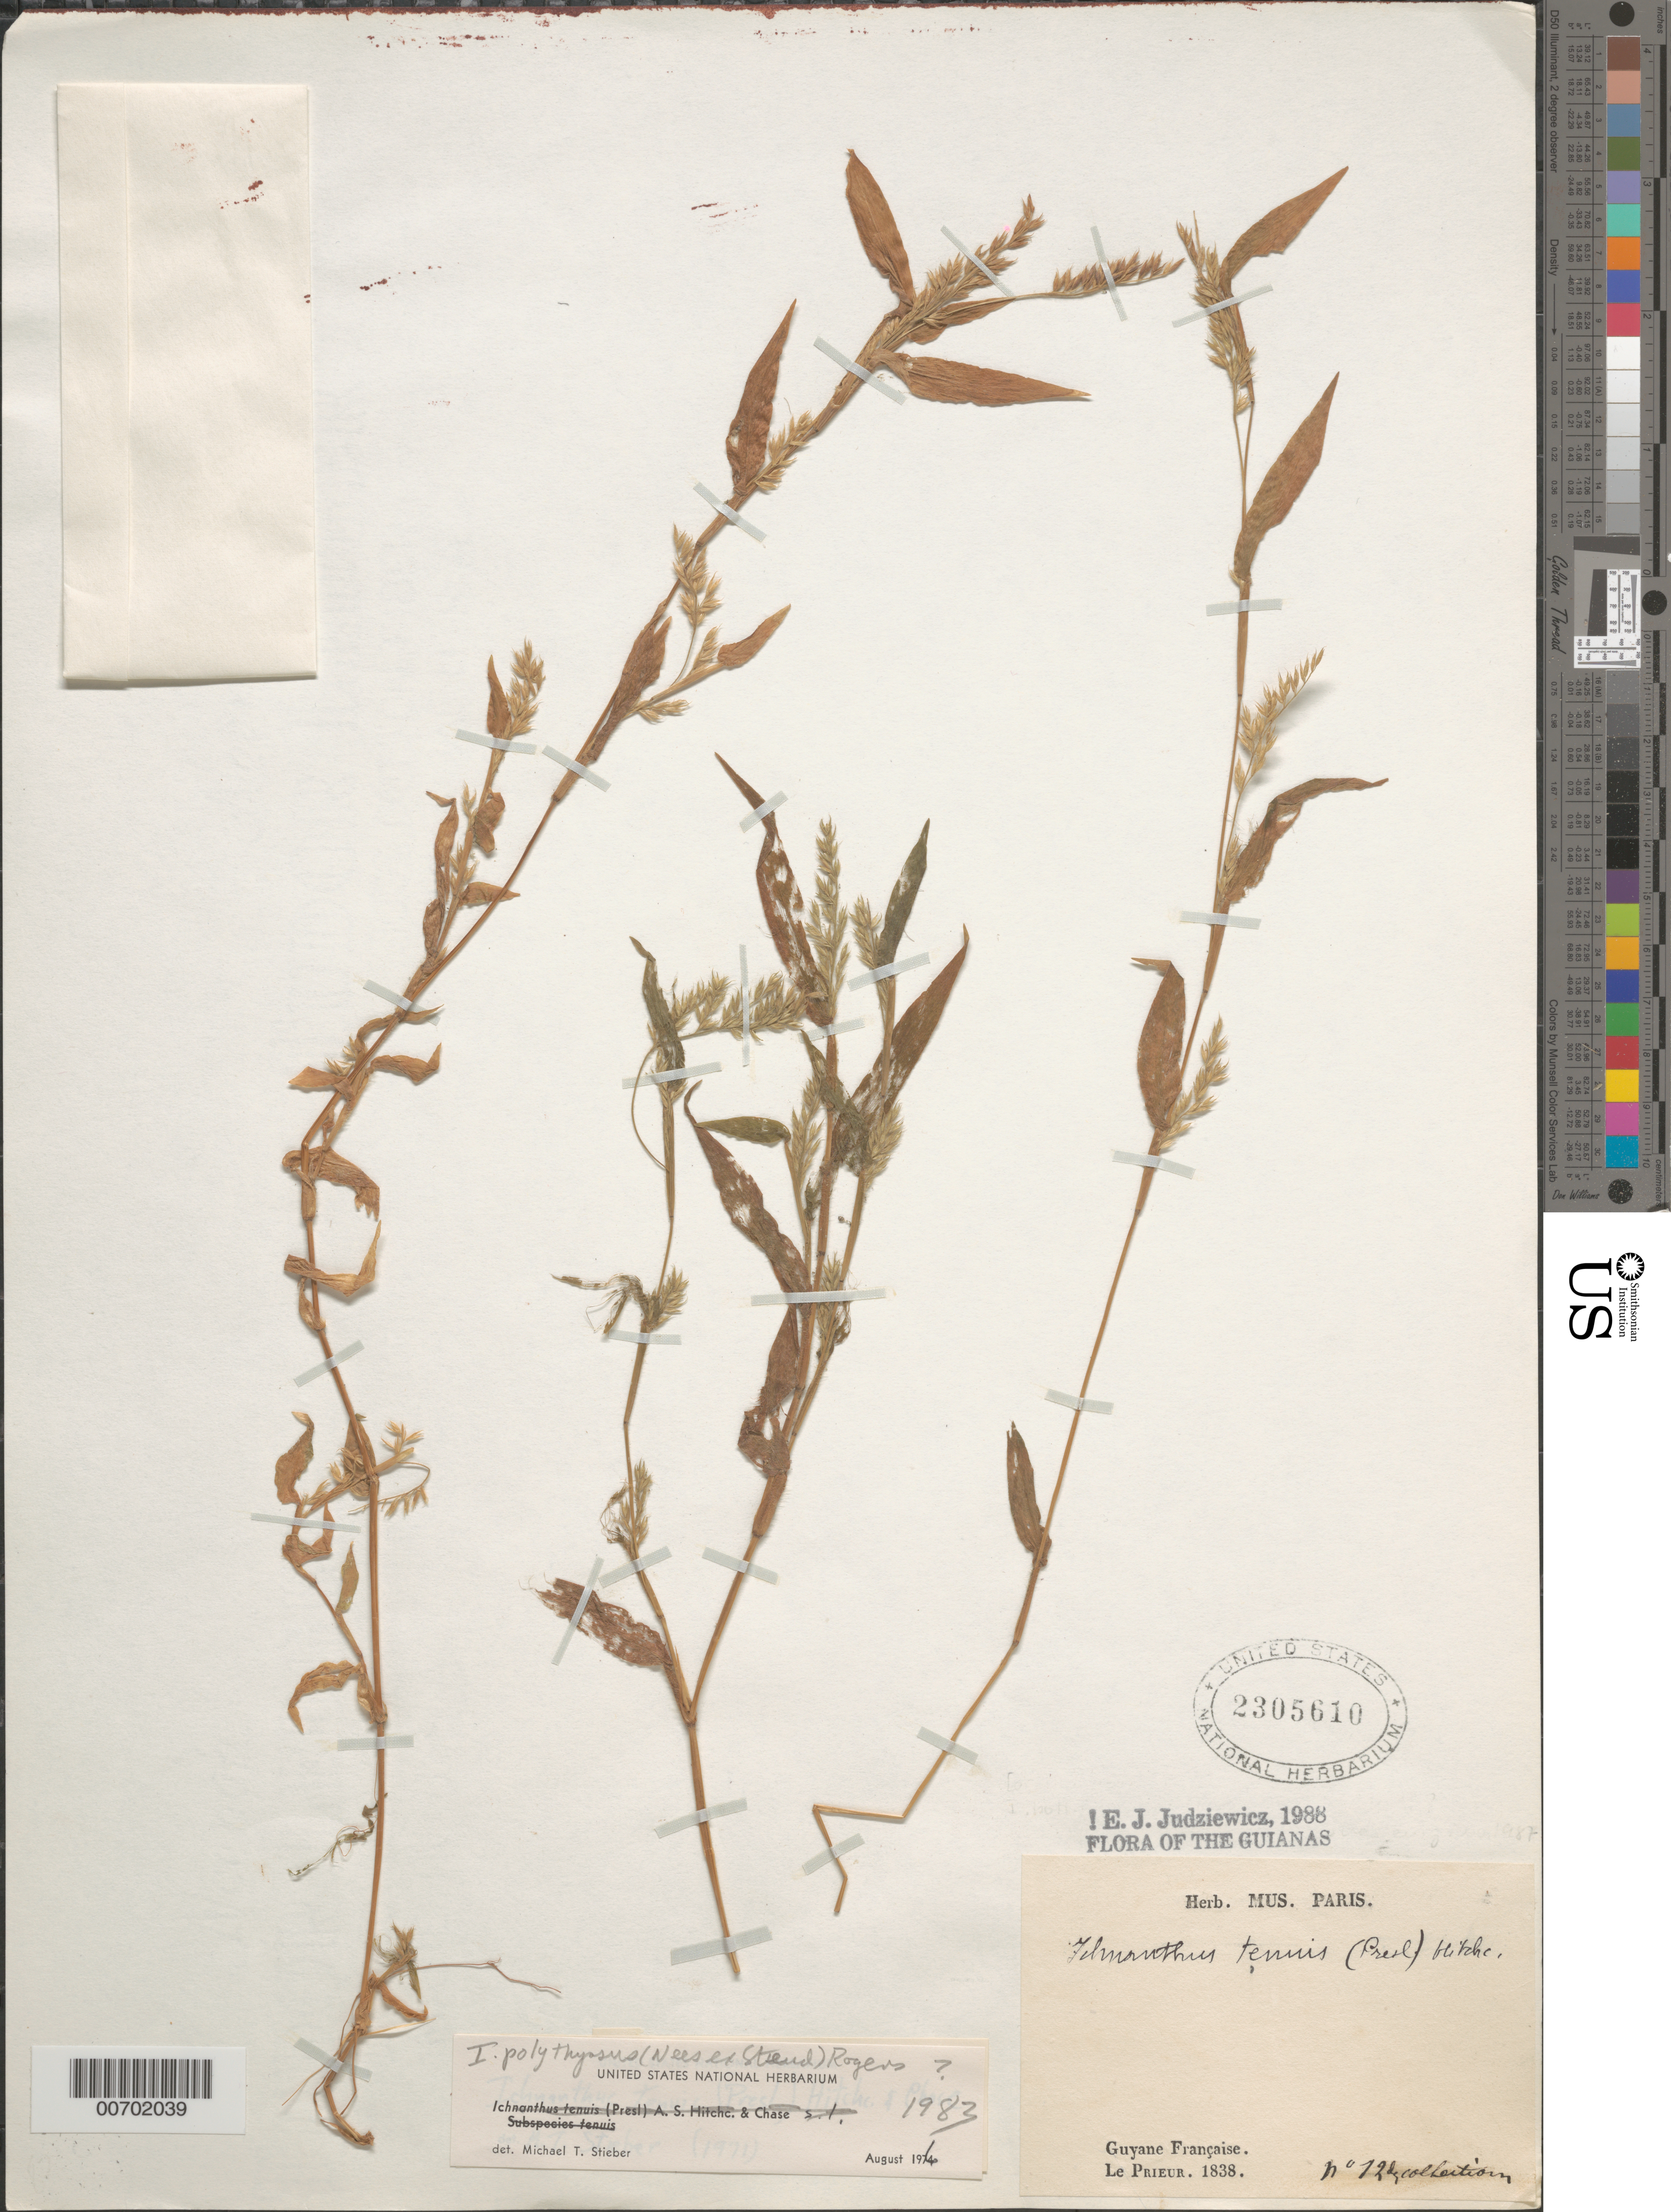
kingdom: Plantae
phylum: Tracheophyta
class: Liliopsida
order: Poales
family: Poaceae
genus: Ichnanthus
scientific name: Ichnanthus polythyrsus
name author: (Nees ex Steud.) K.E. Rogers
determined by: Stieber, M. T.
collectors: F. M. R. Leprieur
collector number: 72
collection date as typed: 1838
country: French Guiana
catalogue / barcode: US 2305610